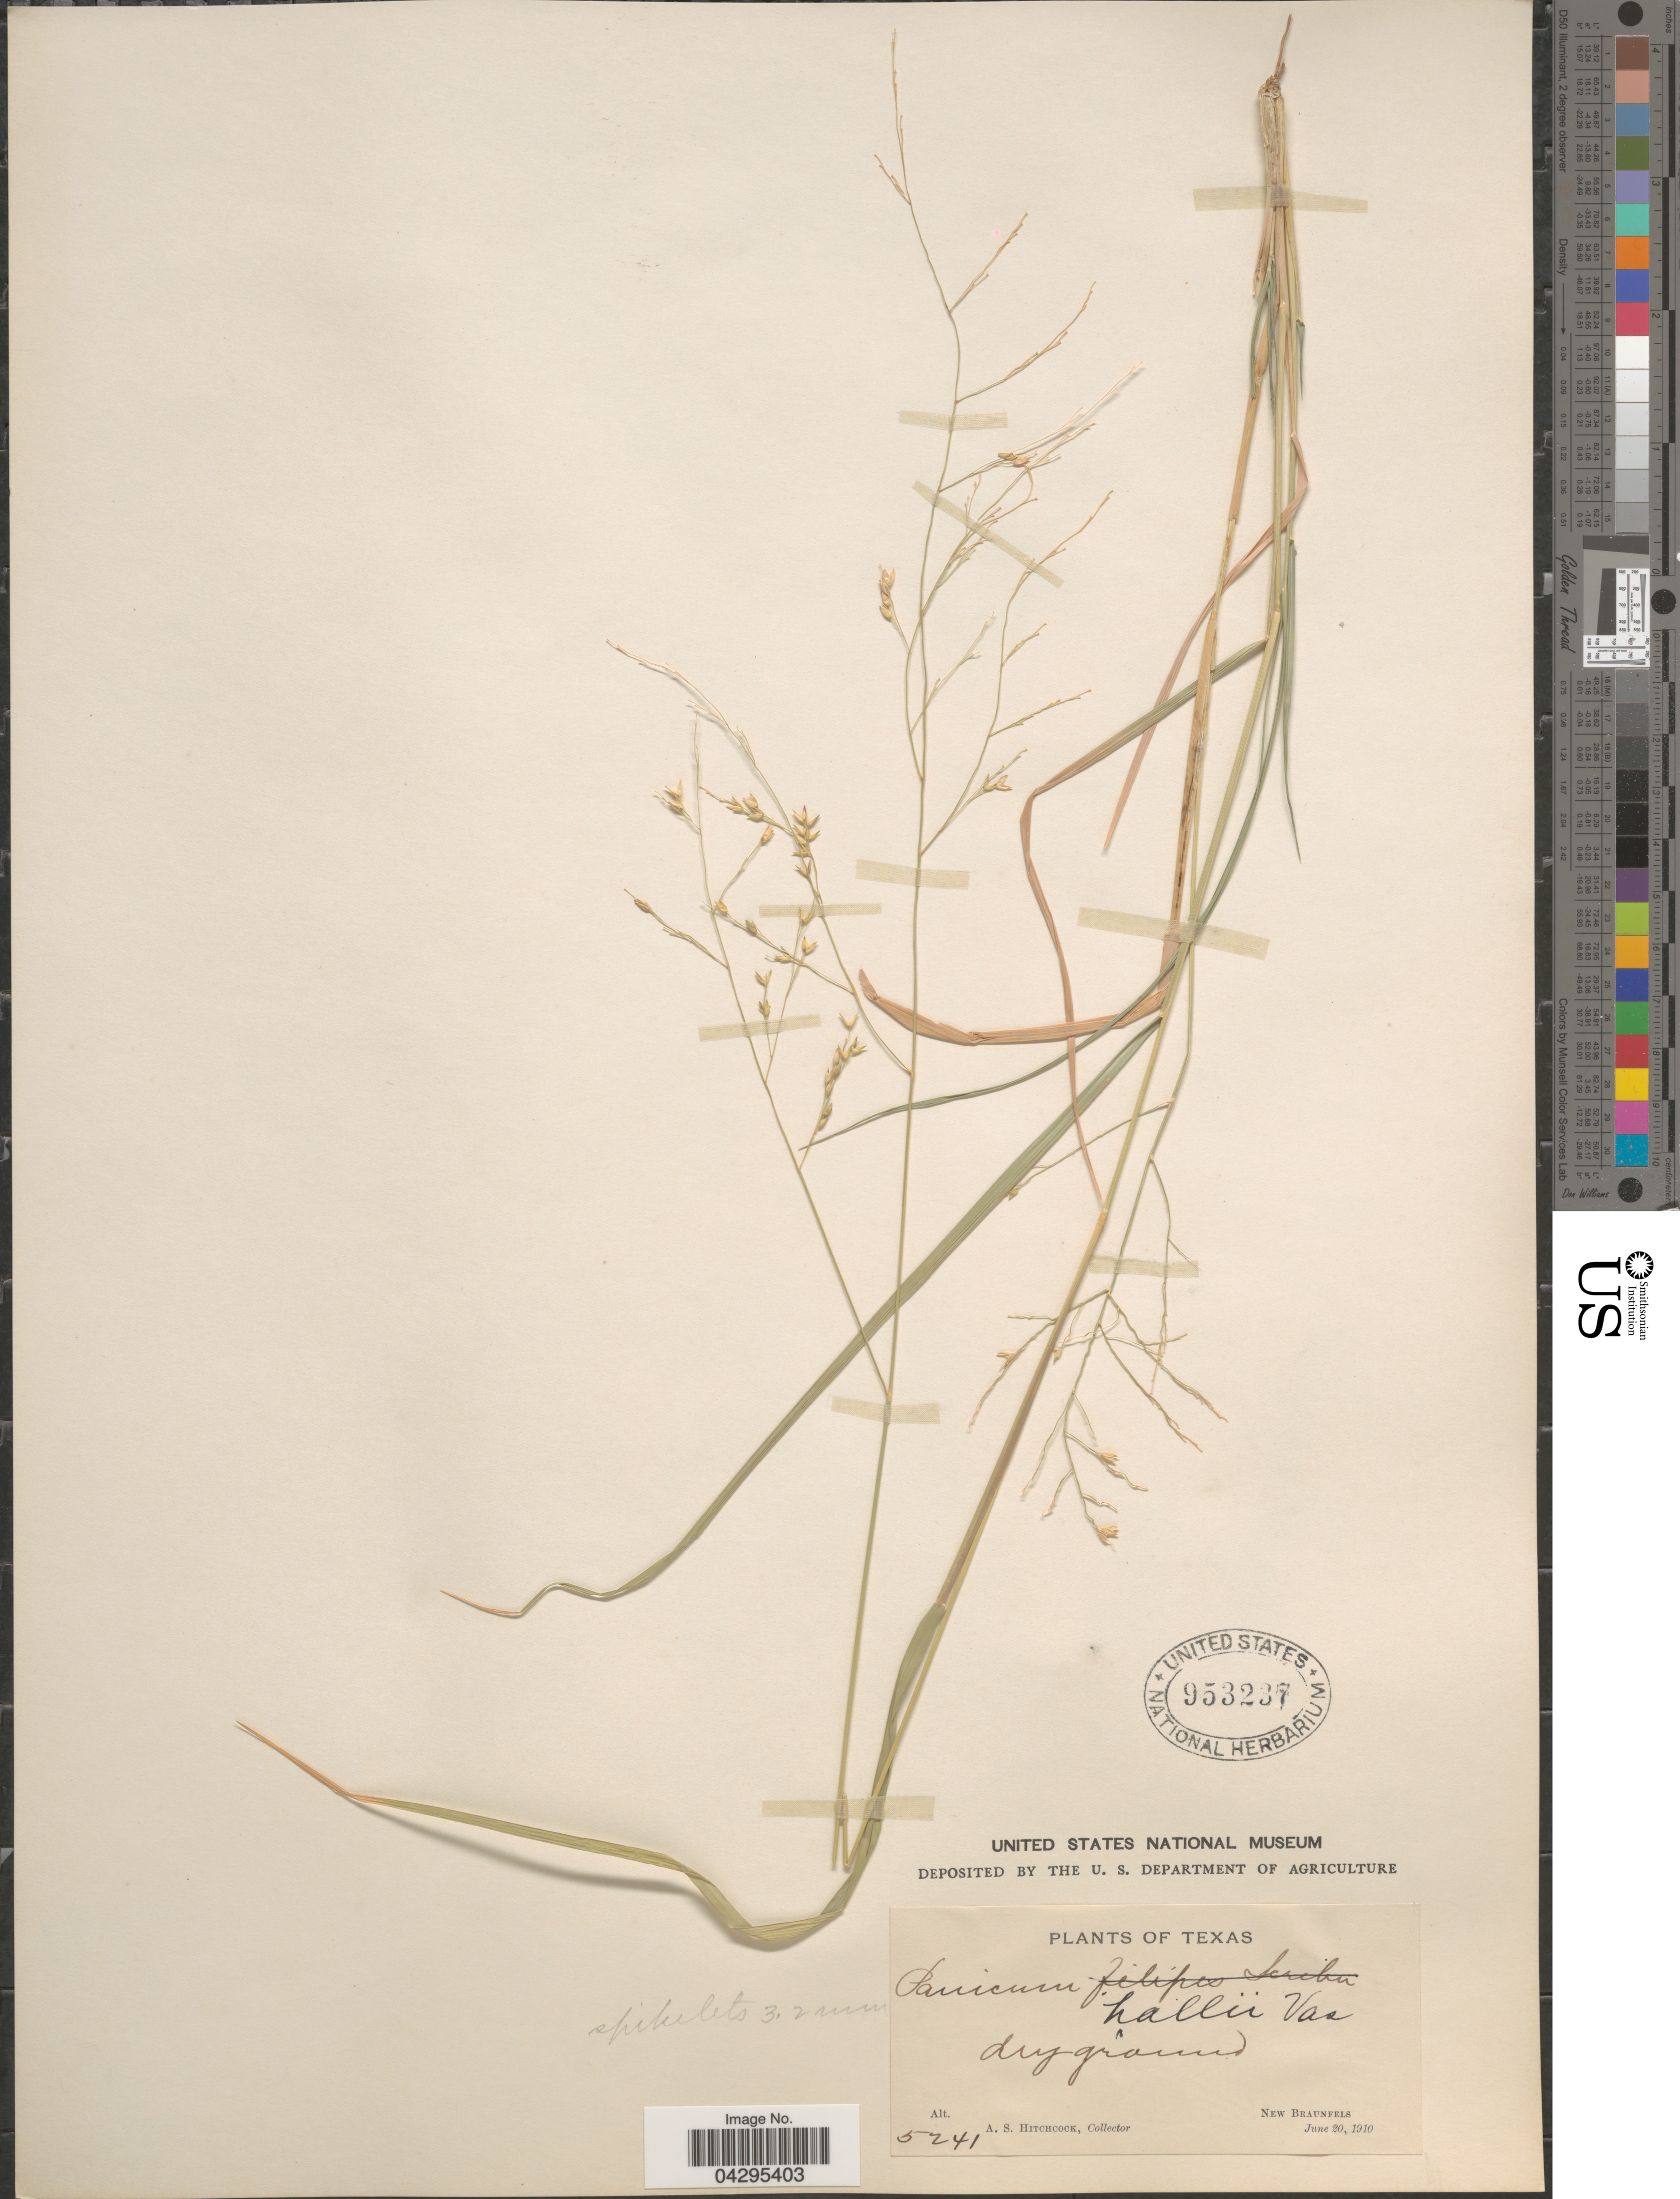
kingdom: Plantae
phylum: Tracheophyta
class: Liliopsida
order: Poales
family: Poaceae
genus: Panicum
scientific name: Panicum hallii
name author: Vasey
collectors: A. S. Hitchcock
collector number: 5241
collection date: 1910-06-20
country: United States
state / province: Texas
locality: New Braunfels.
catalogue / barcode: US 953237